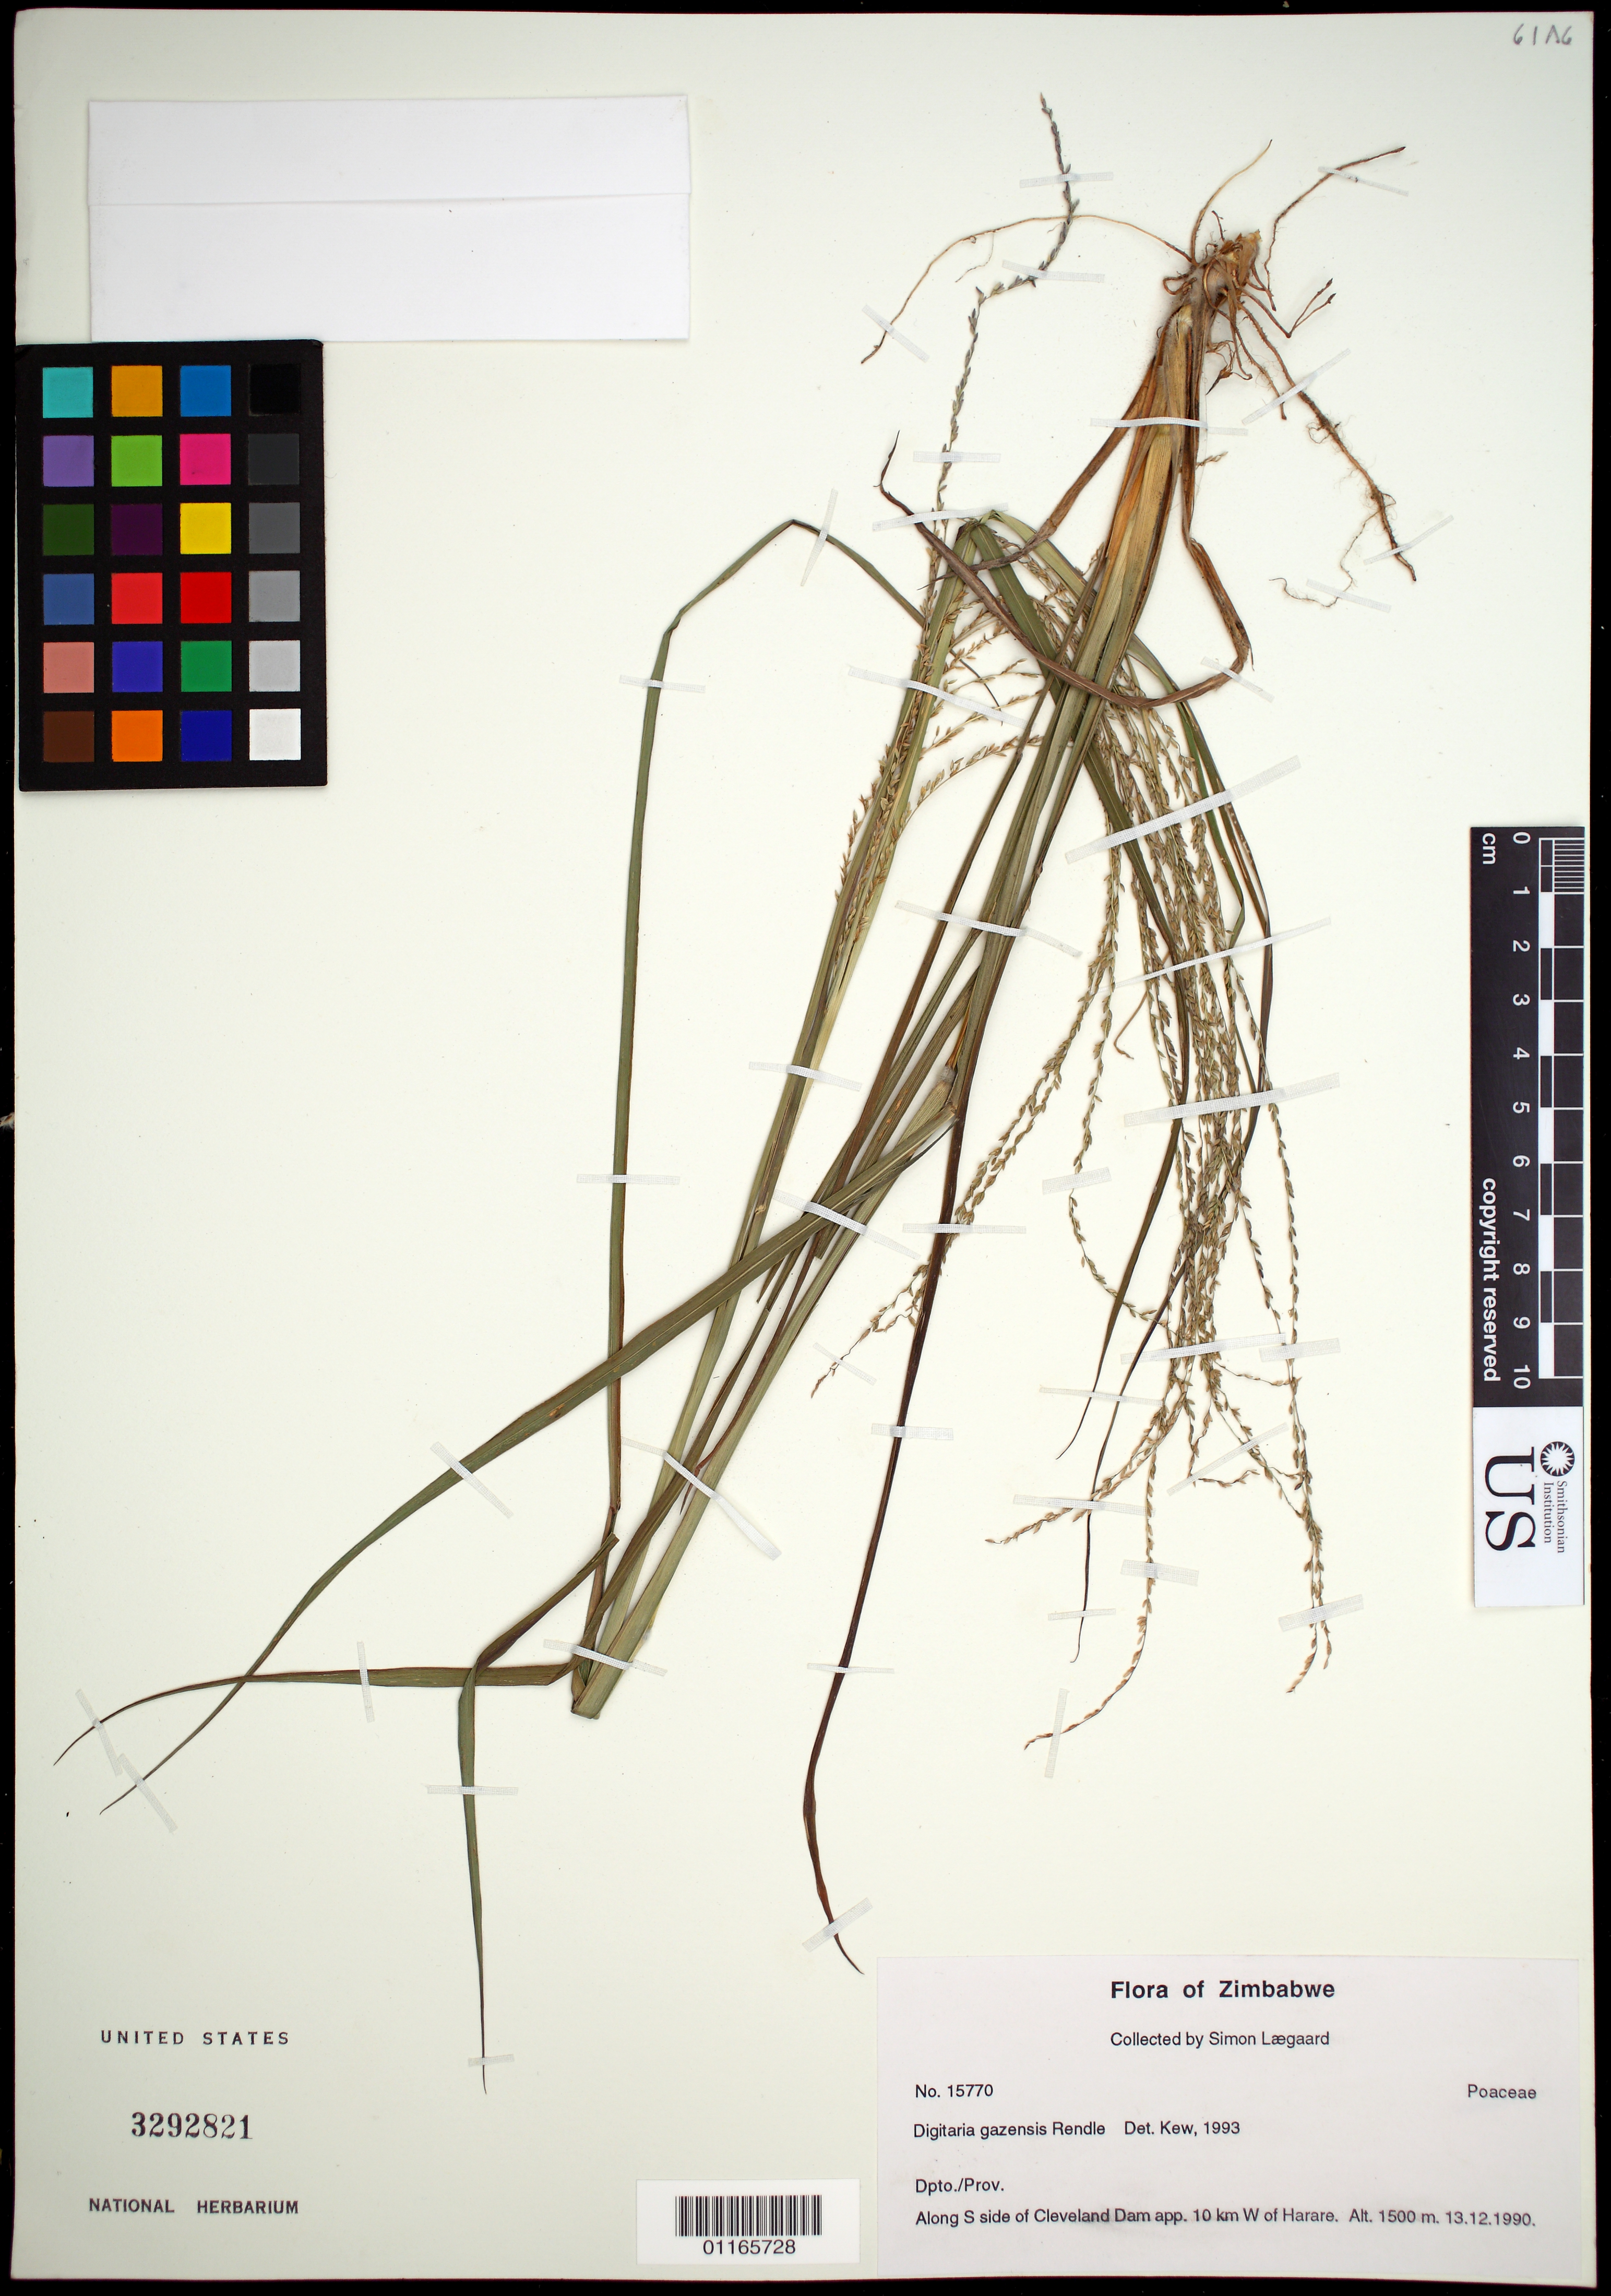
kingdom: Plantae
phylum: Tracheophyta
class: Liliopsida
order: Poales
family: Poaceae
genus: Digitaria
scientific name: Digitaria gazensis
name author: Rendle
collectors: S. Lægaard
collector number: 15770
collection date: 1990-12-13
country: Zimbabwe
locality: Along S side of Cleveland Dam app. 10 km W of Harare.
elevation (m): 1500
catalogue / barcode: US 3292821